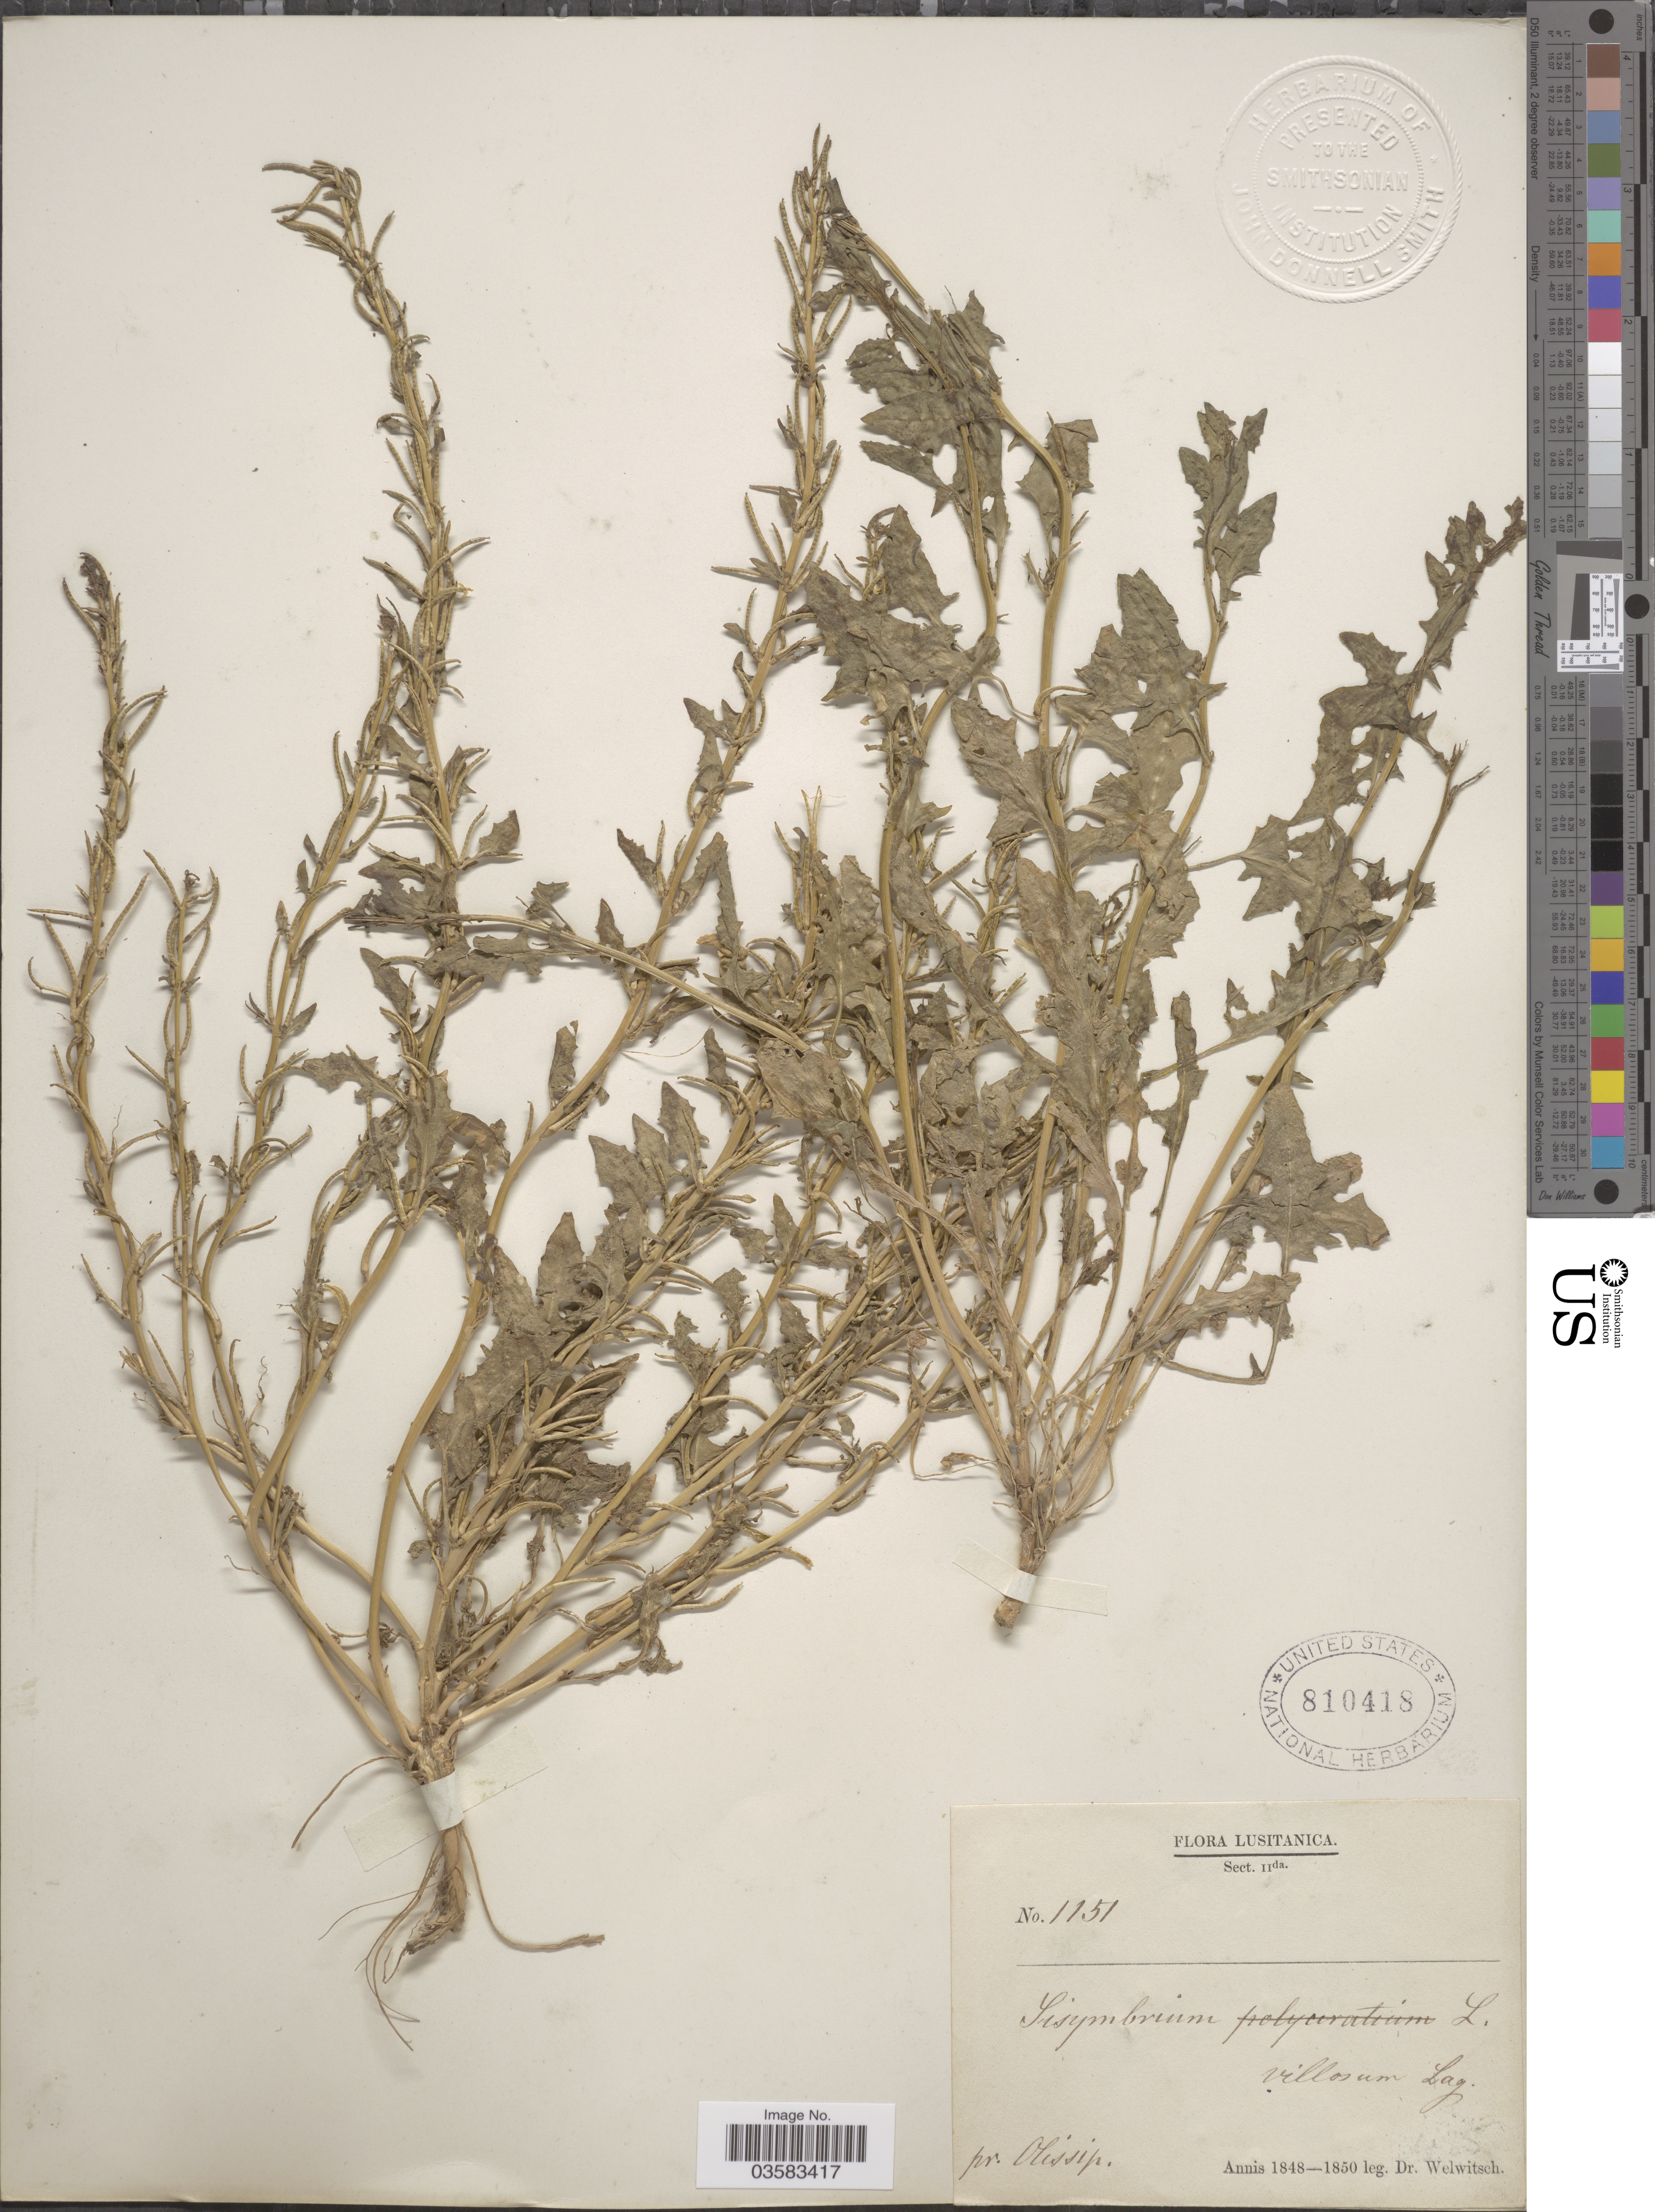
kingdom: Plantae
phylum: Tracheophyta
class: Magnoliopsida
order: Brassicales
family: Brassicaceae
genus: Sisymbrium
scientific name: Sisymbrium villosum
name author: Lag. ex Spreng.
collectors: -. Welwitsch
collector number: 1151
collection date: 1848/1850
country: Portugal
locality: Lusitanica. Pr. Olissip.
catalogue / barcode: US 810418